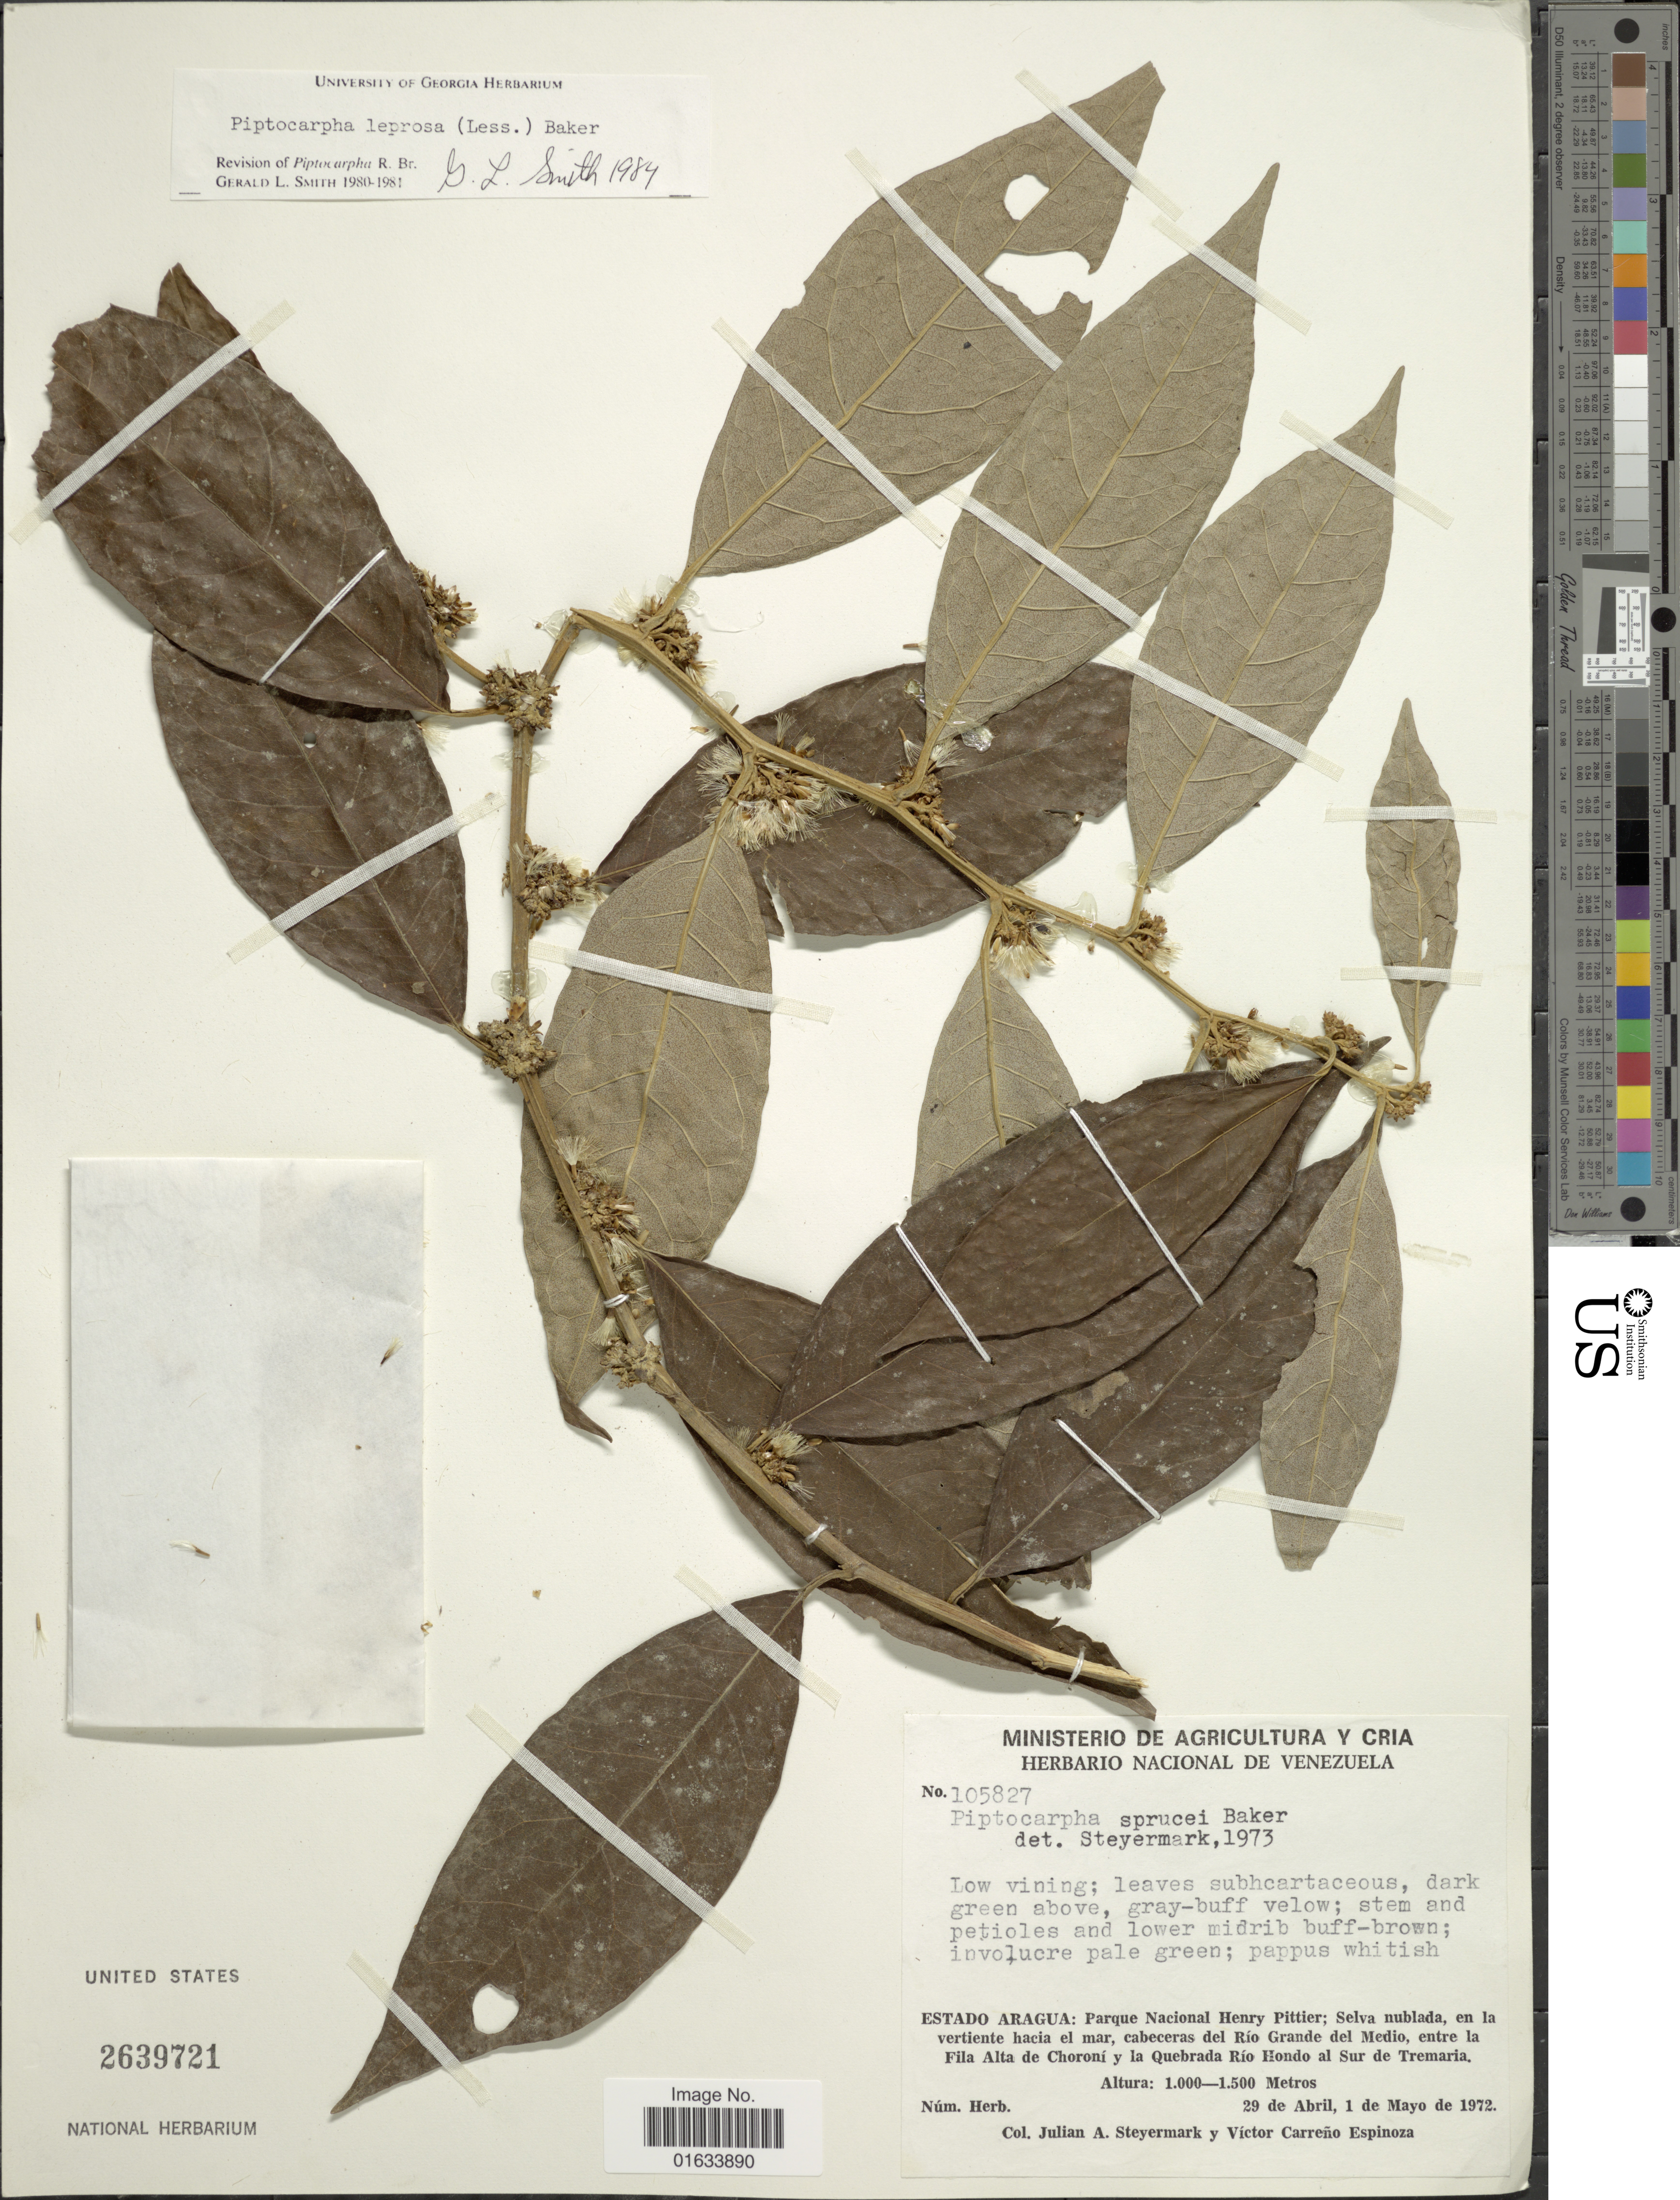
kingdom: Plantae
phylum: Tracheophyta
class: Magnoliopsida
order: Asterales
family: Asteraceae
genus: Piptocarpha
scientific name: Piptocarpha leprosa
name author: (Less.) Baker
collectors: J. Steyermark & V. Espinoza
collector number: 105827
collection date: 1972-04-29/1972-05-01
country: Venezuela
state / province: Aragua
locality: Estado Aragua: Parque Nacional Henry Pittier; Selva nublada, en la vertiente hacia el mar, cabeceras del Río Grande del Medio, entre la Fila Alta de Choroni y la Quebrada Rio Hondo al Sur de Tremaria.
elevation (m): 1000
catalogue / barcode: US 2639721